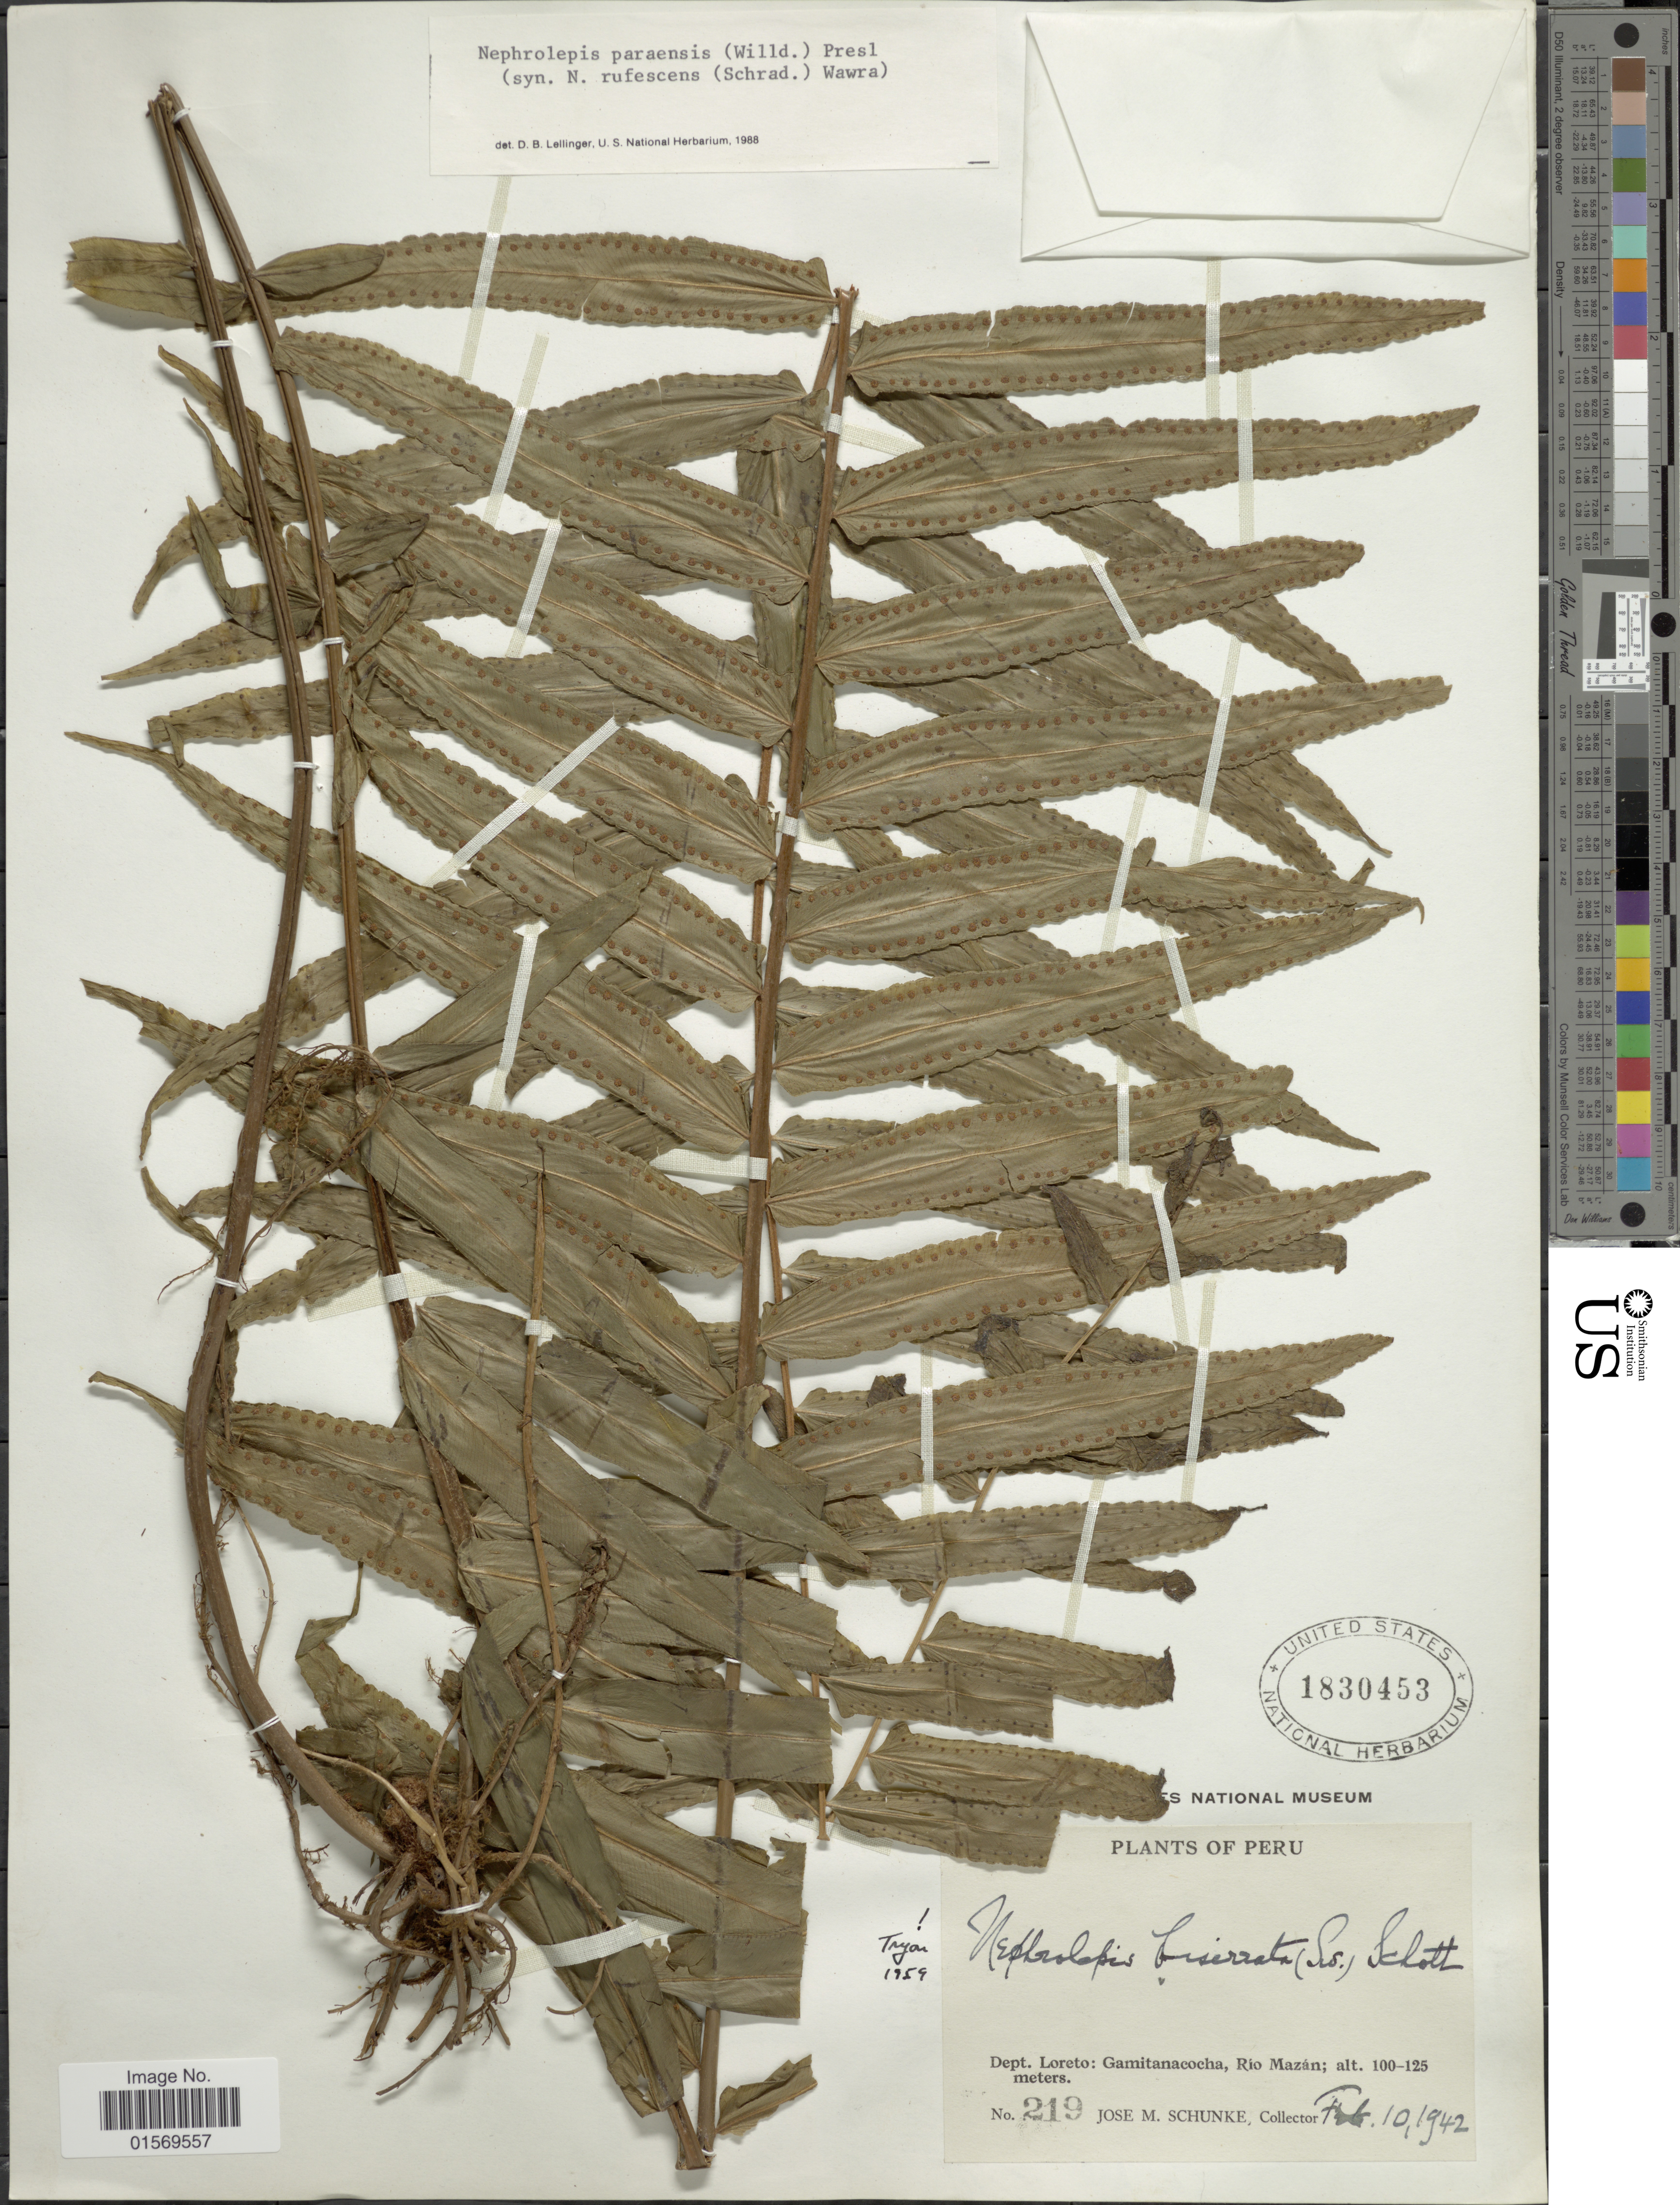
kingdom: Plantae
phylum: Tracheophyta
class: Polypodiopsida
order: Polypodiales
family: Nephrolepidaceae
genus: Nephrolepis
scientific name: Nephrolepis biserrata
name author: (Sw.) Schott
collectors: J. M. Schunke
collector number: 219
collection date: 1942-02-10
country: Peru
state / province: Loreto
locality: Gamitanacocha, Rio Mazan.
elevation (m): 100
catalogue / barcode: US 1830453